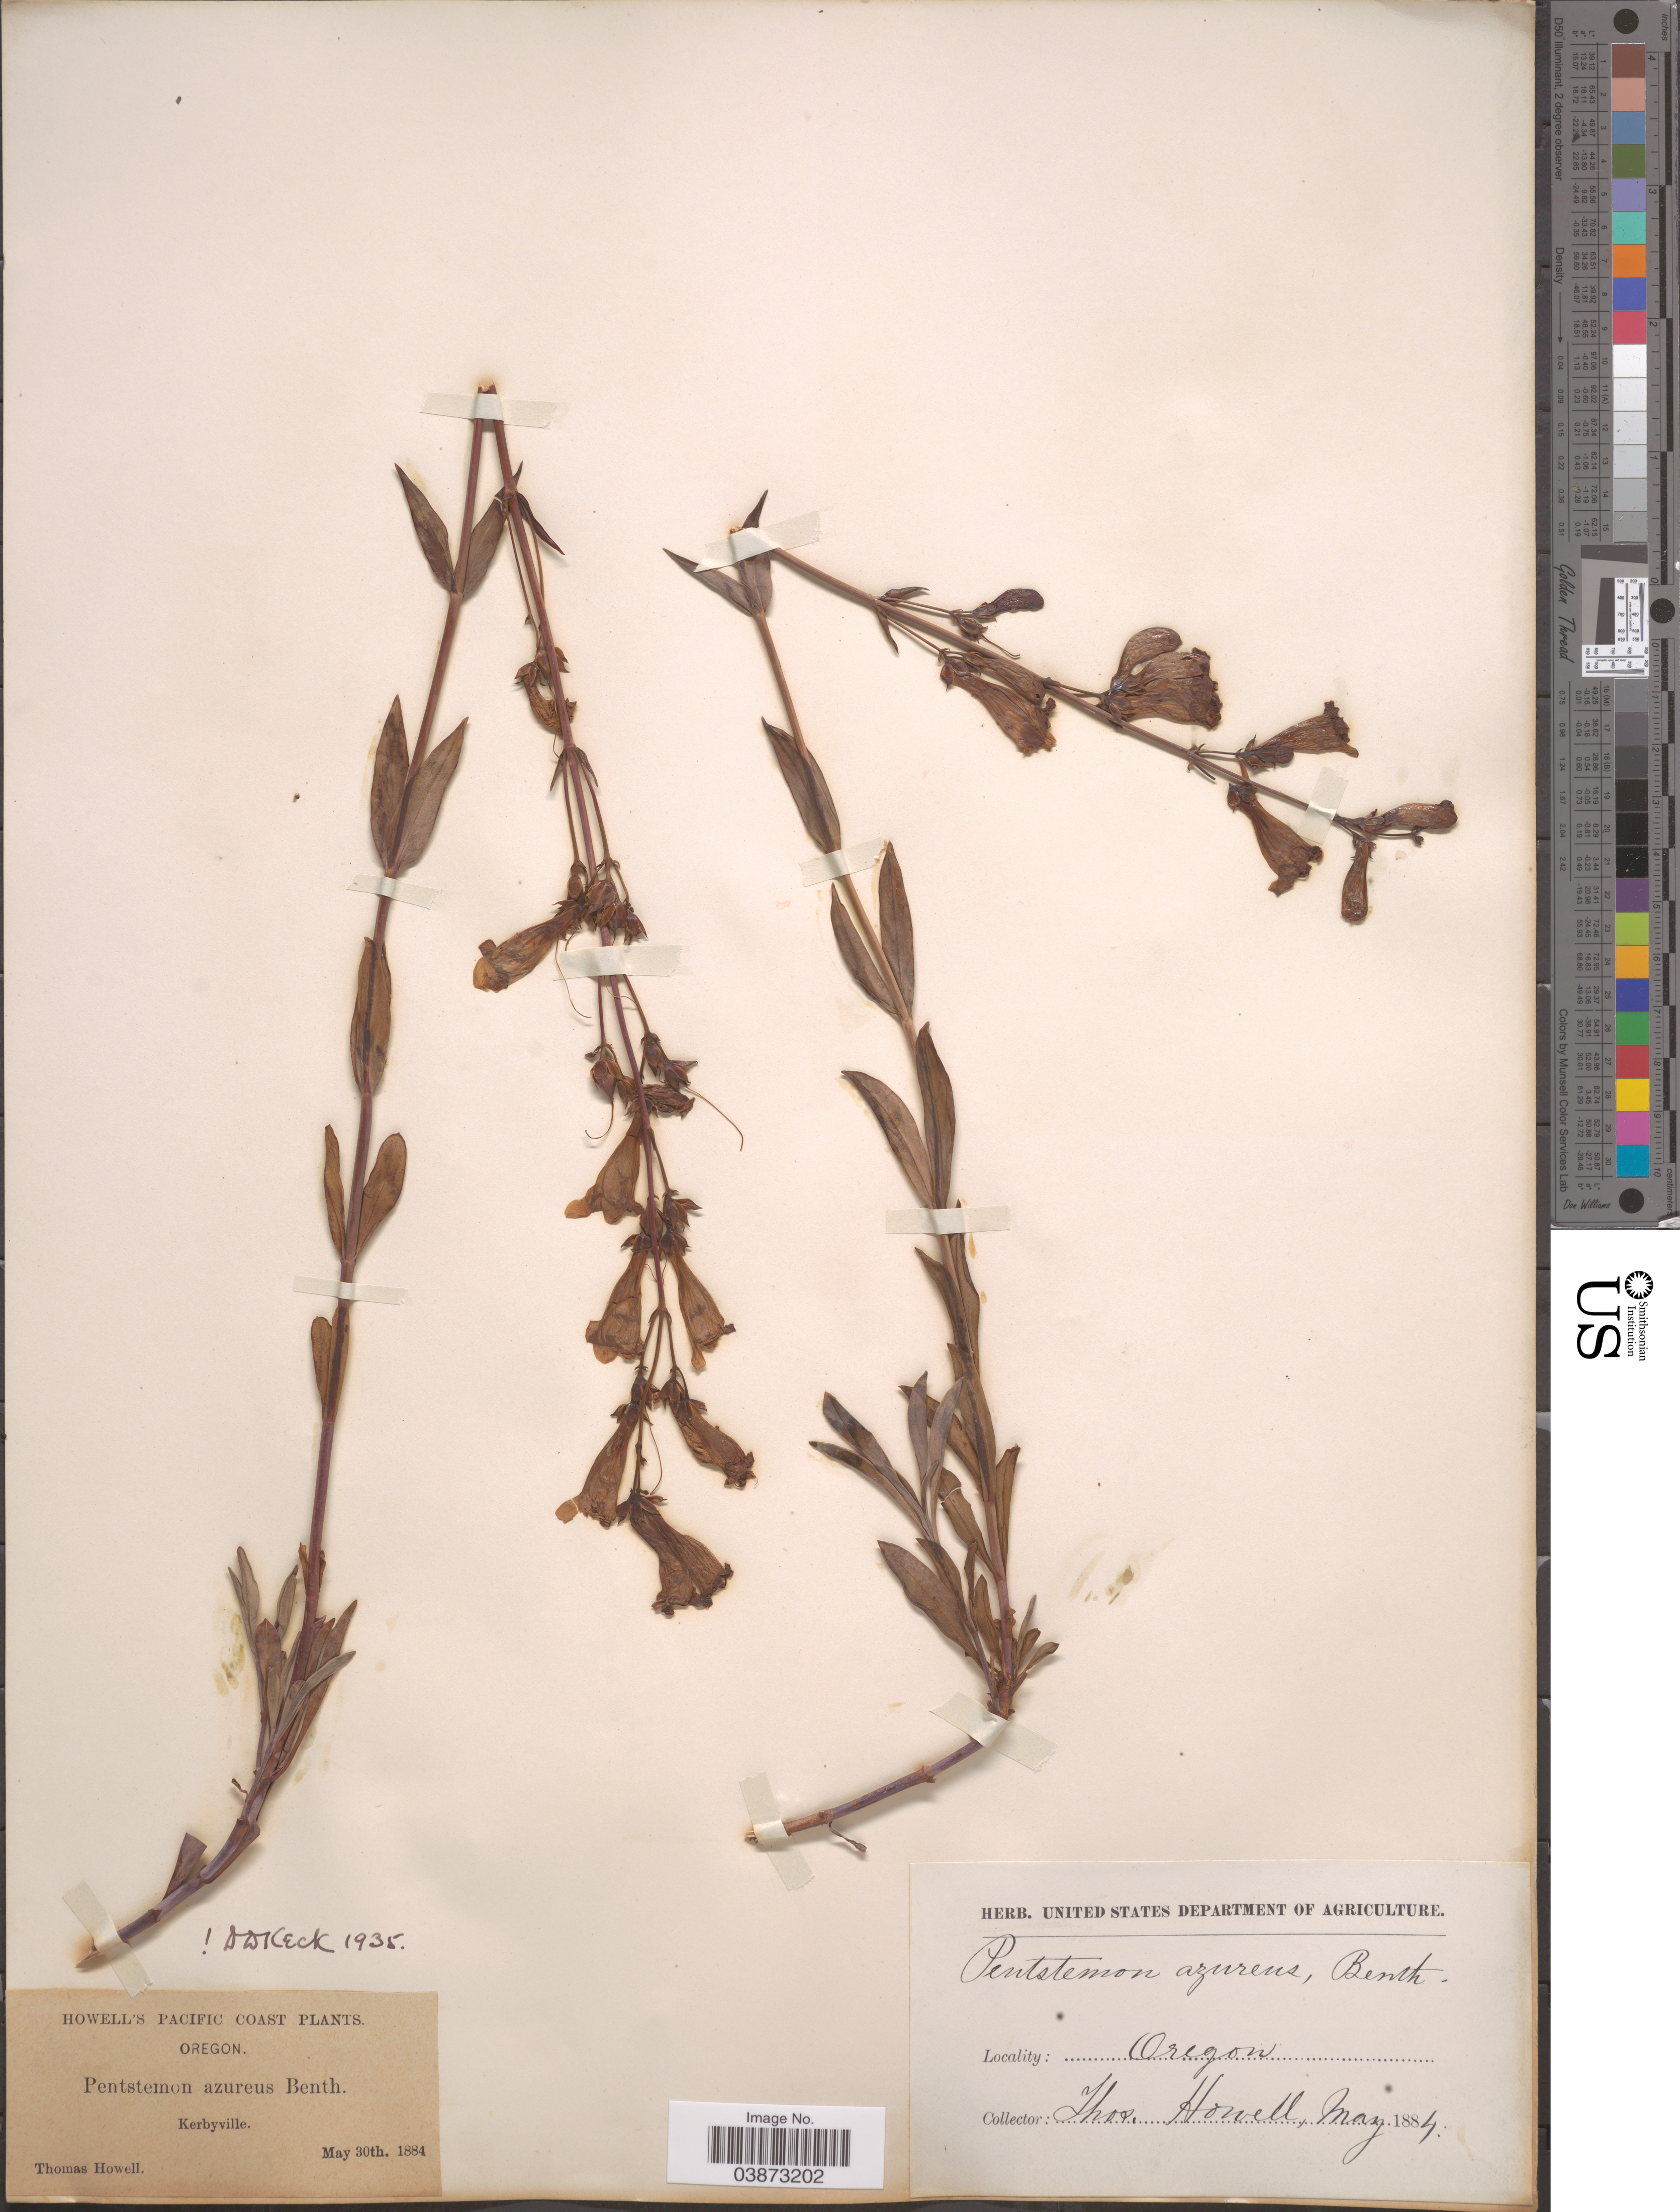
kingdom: Plantae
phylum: Tracheophyta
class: Magnoliopsida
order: Lamiales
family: Plantaginaceae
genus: Penstemon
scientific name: Penstemon azureus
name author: Benth.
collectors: T. Howell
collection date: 1884-05-30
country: United States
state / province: Oregon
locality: Pacific Coast. Kerbyville.